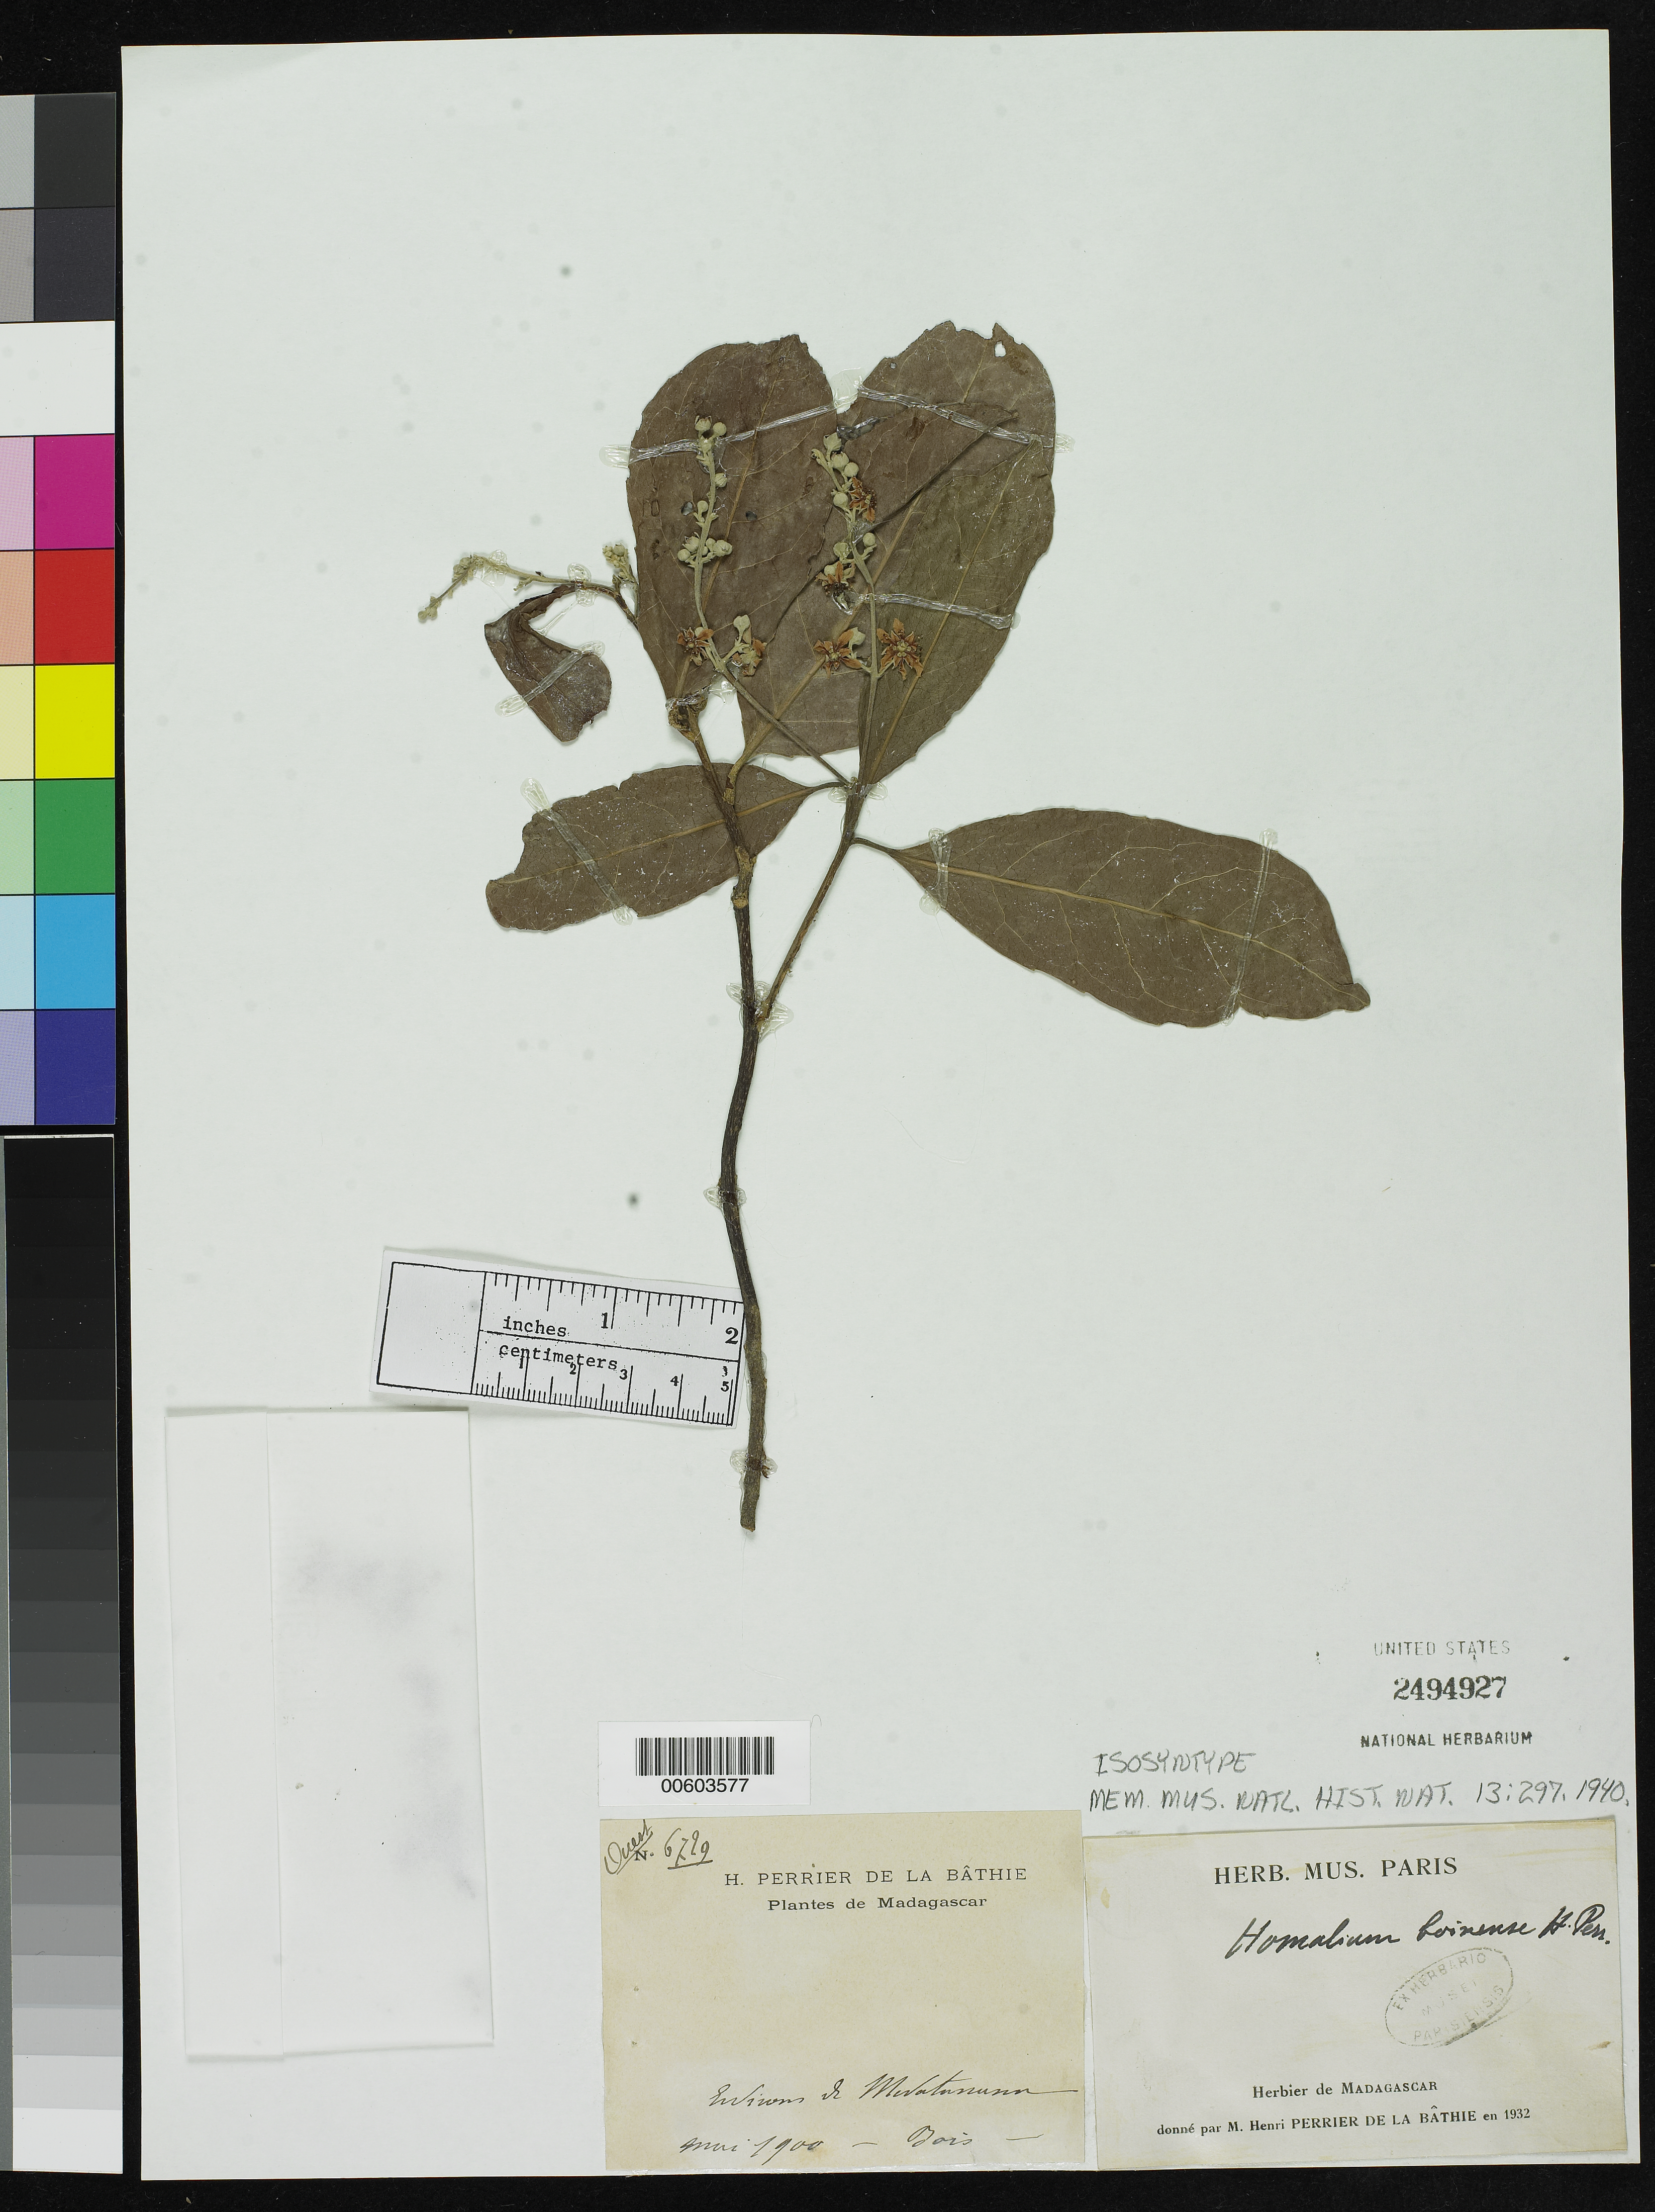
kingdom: Plantae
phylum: Tracheophyta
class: Magnoliopsida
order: Malpighiales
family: Salicaceae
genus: Homalium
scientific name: Homalium boinense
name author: H. Perrier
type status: Isosyntype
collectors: H. Perrier de la Bâthie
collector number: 6729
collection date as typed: May 1900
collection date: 1900-05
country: Madagascar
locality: Environs ad "mortatanum", bois.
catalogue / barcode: US 2494927